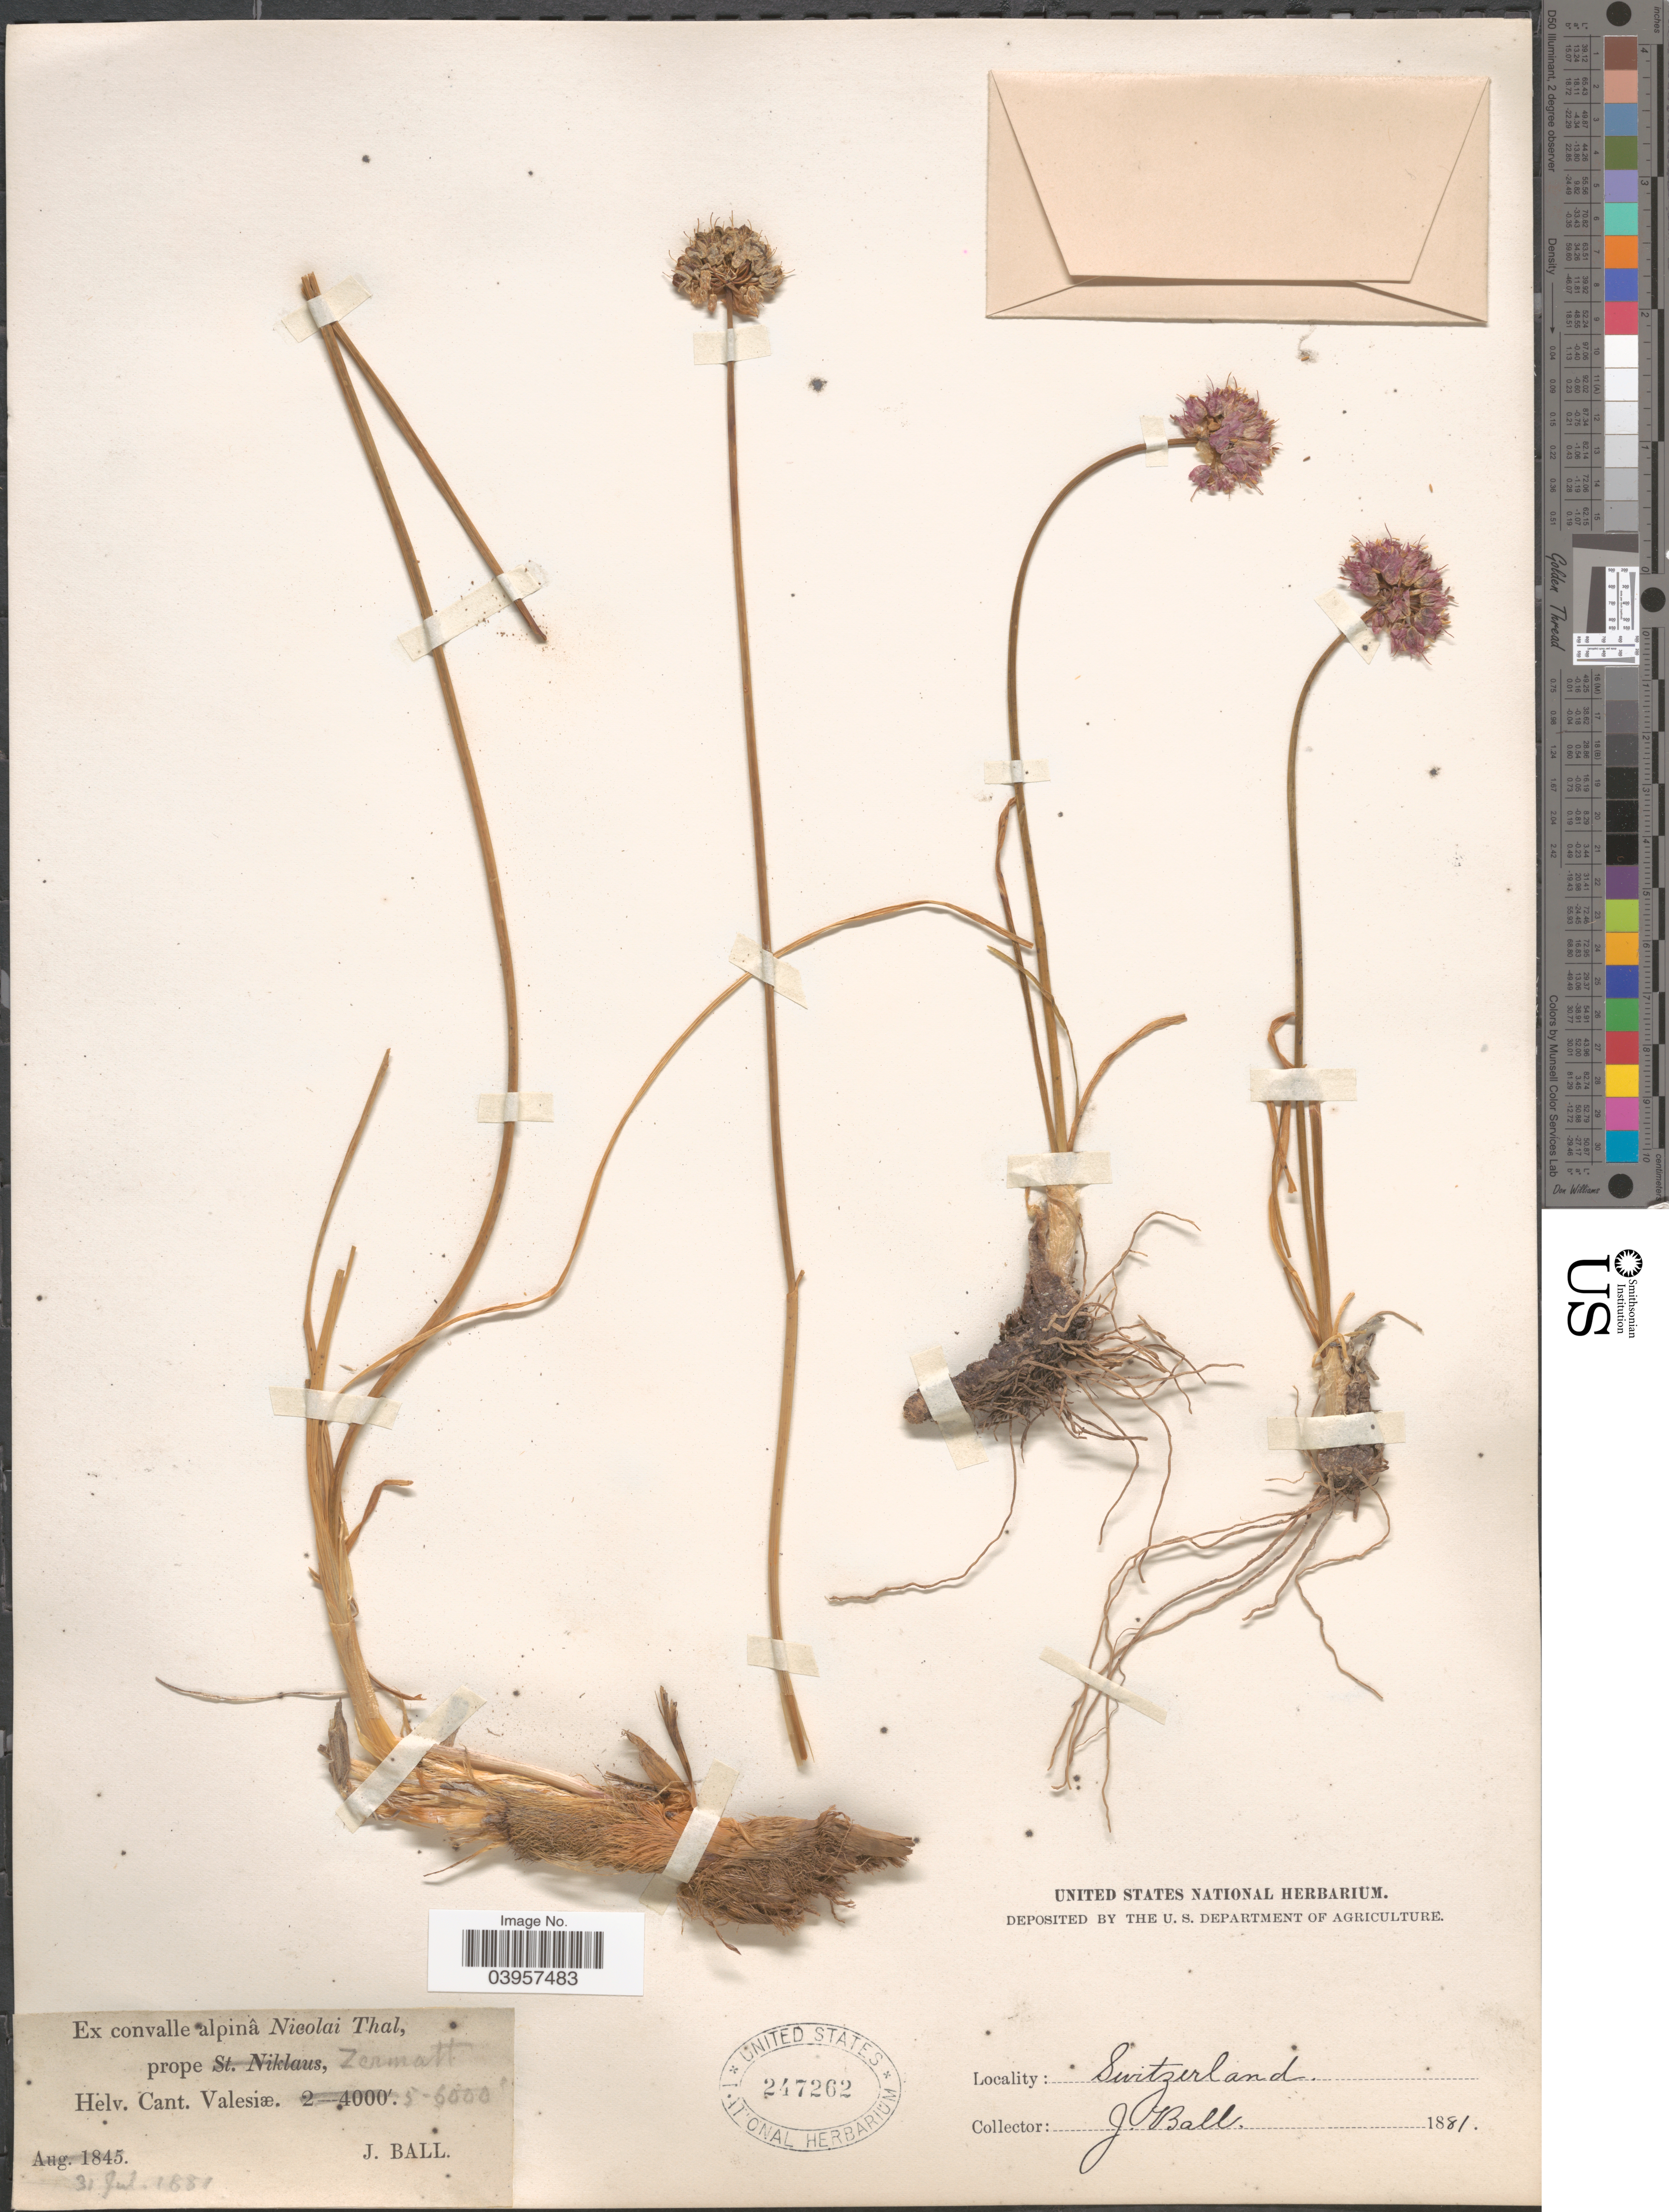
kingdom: Plantae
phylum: Tracheophyta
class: Liliopsida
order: Asparagales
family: Amaryllidaceae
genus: Allium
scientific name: Allium sp.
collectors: J. Ball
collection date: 1881-07-31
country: Switzerland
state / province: Valais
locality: Ex convalle alpinâ Nicolai Thal, prope Zermatt. Helv. Cant. Valesiae.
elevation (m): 1524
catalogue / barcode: US 247262